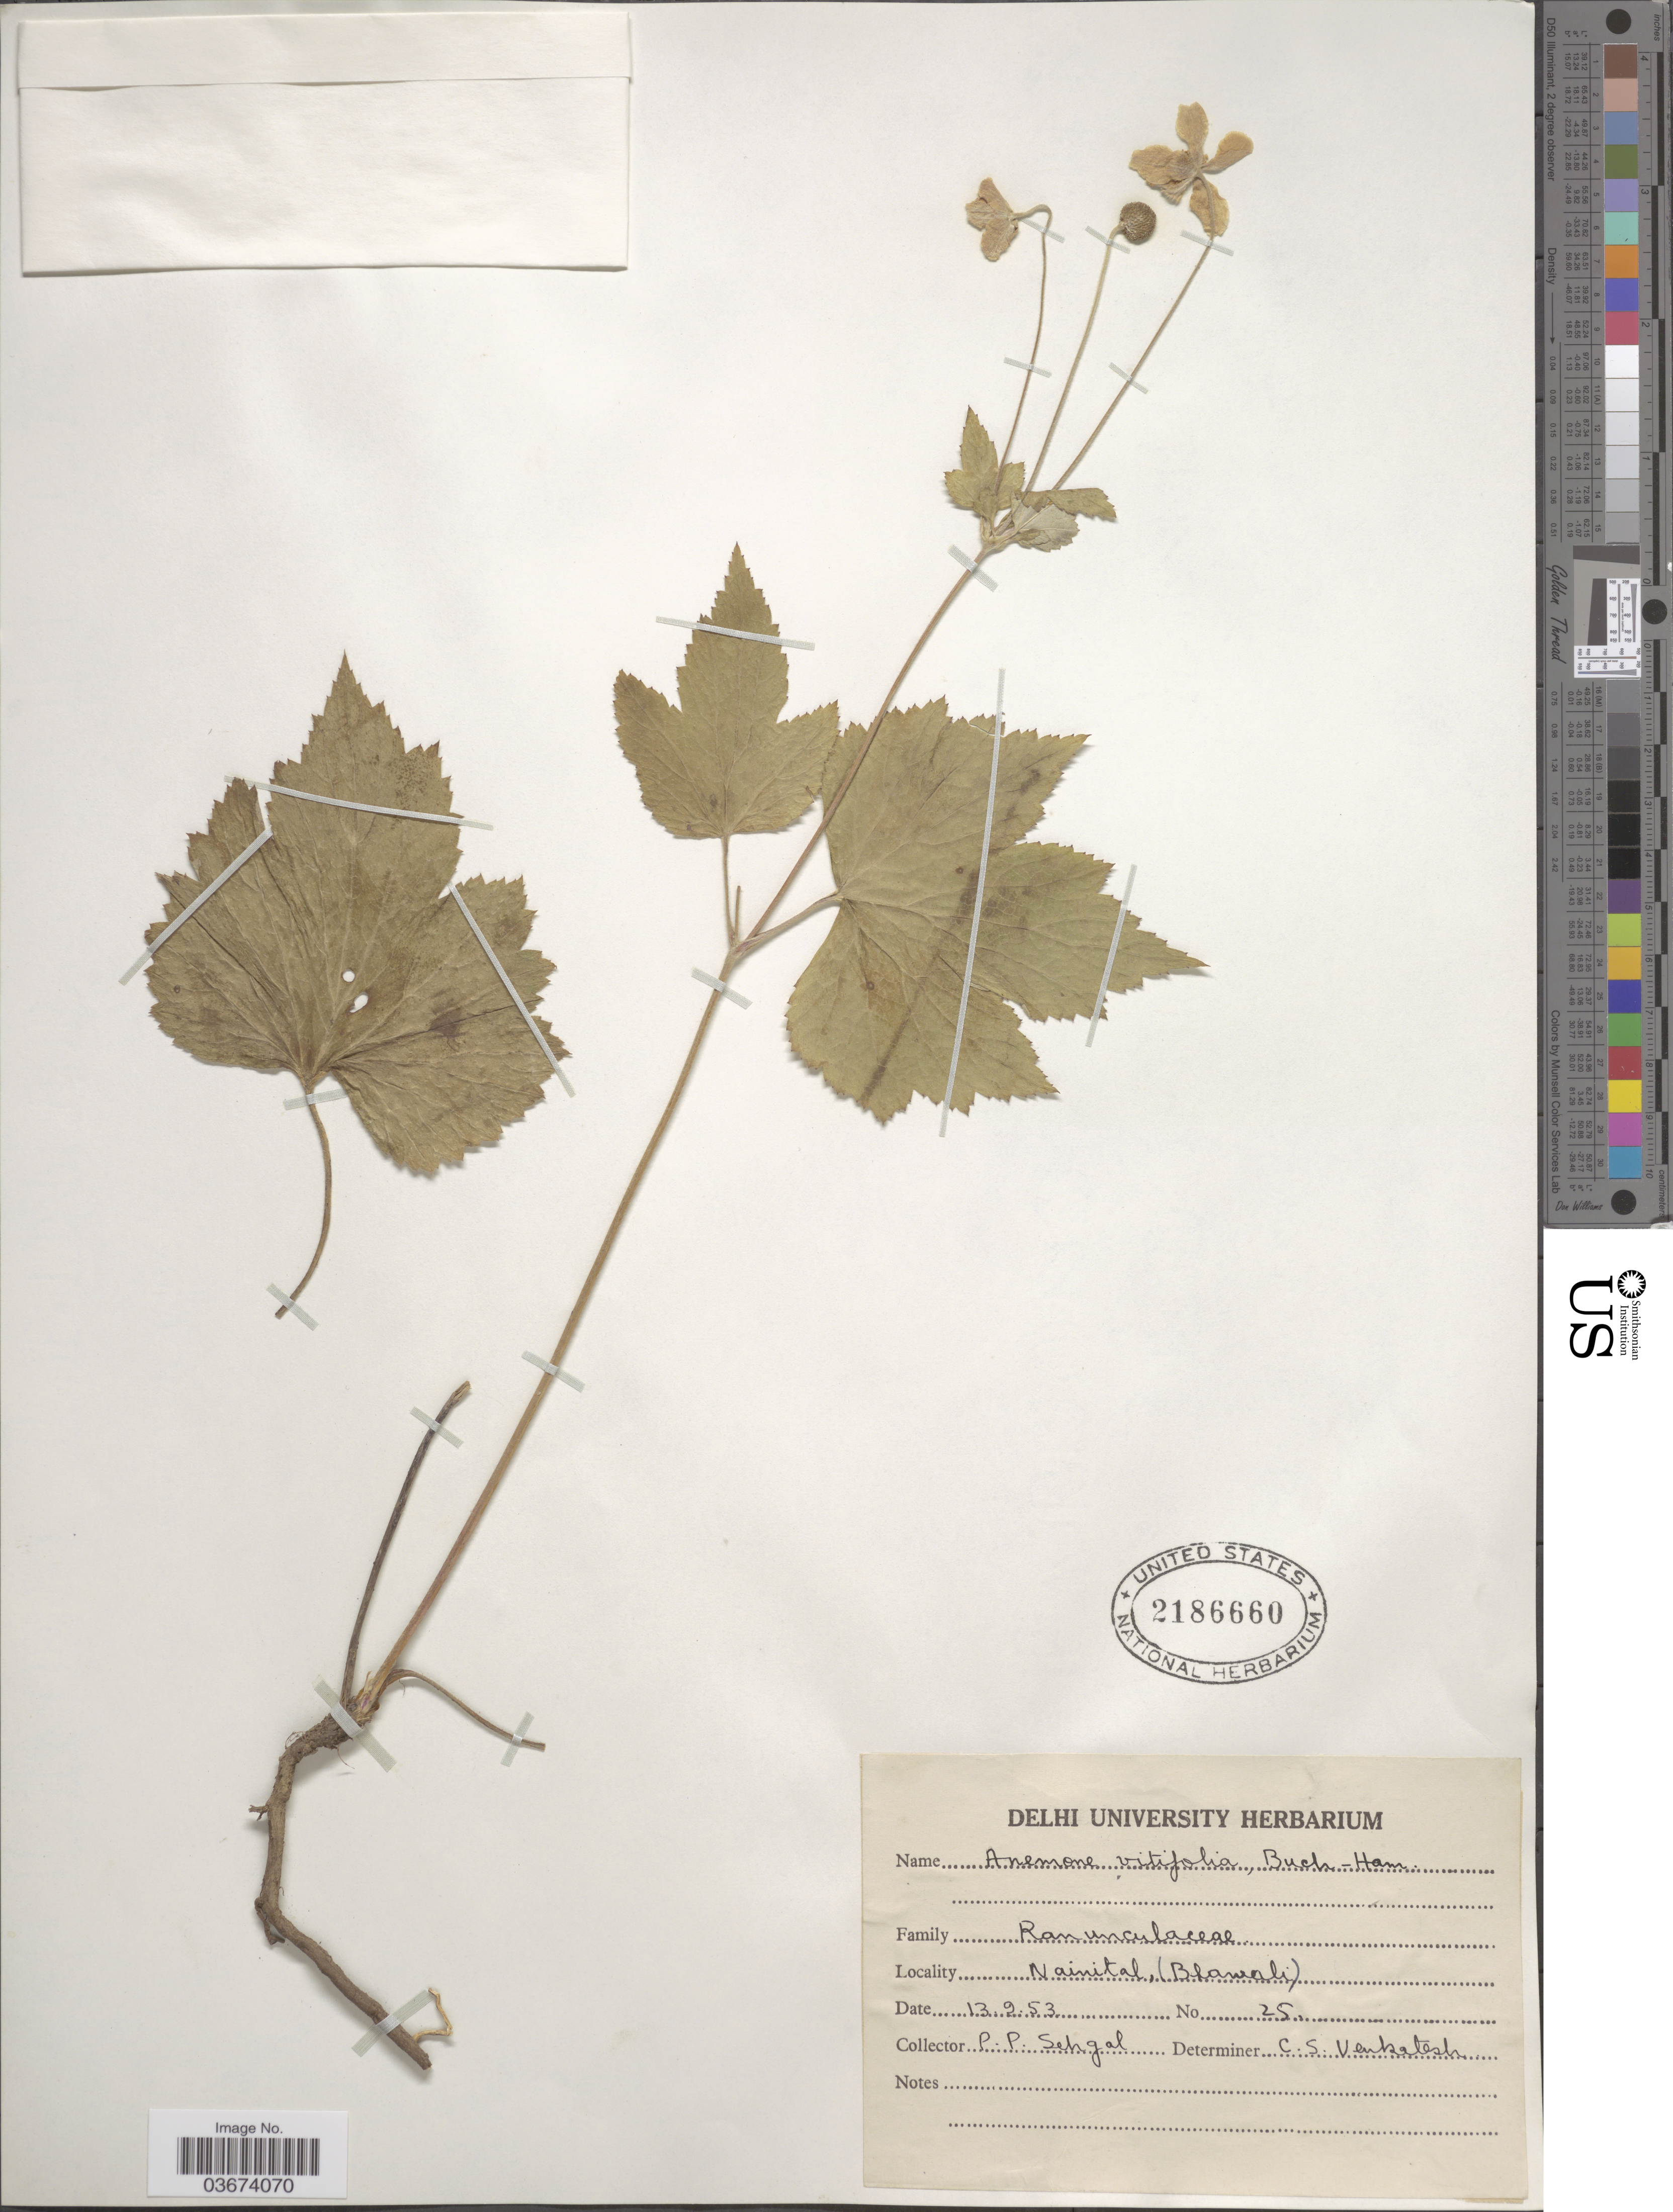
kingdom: Plantae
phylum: Tracheophyta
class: Magnoliopsida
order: Ranunculales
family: Ranunculaceae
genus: Anemone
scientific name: Anemone vitifolia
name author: Buch.-Ham. ex DC.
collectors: P. Sehgal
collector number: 25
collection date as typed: Transcribed d/m/y: 13/9/53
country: India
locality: Nainital, (Bhawali).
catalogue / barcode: US 2186660